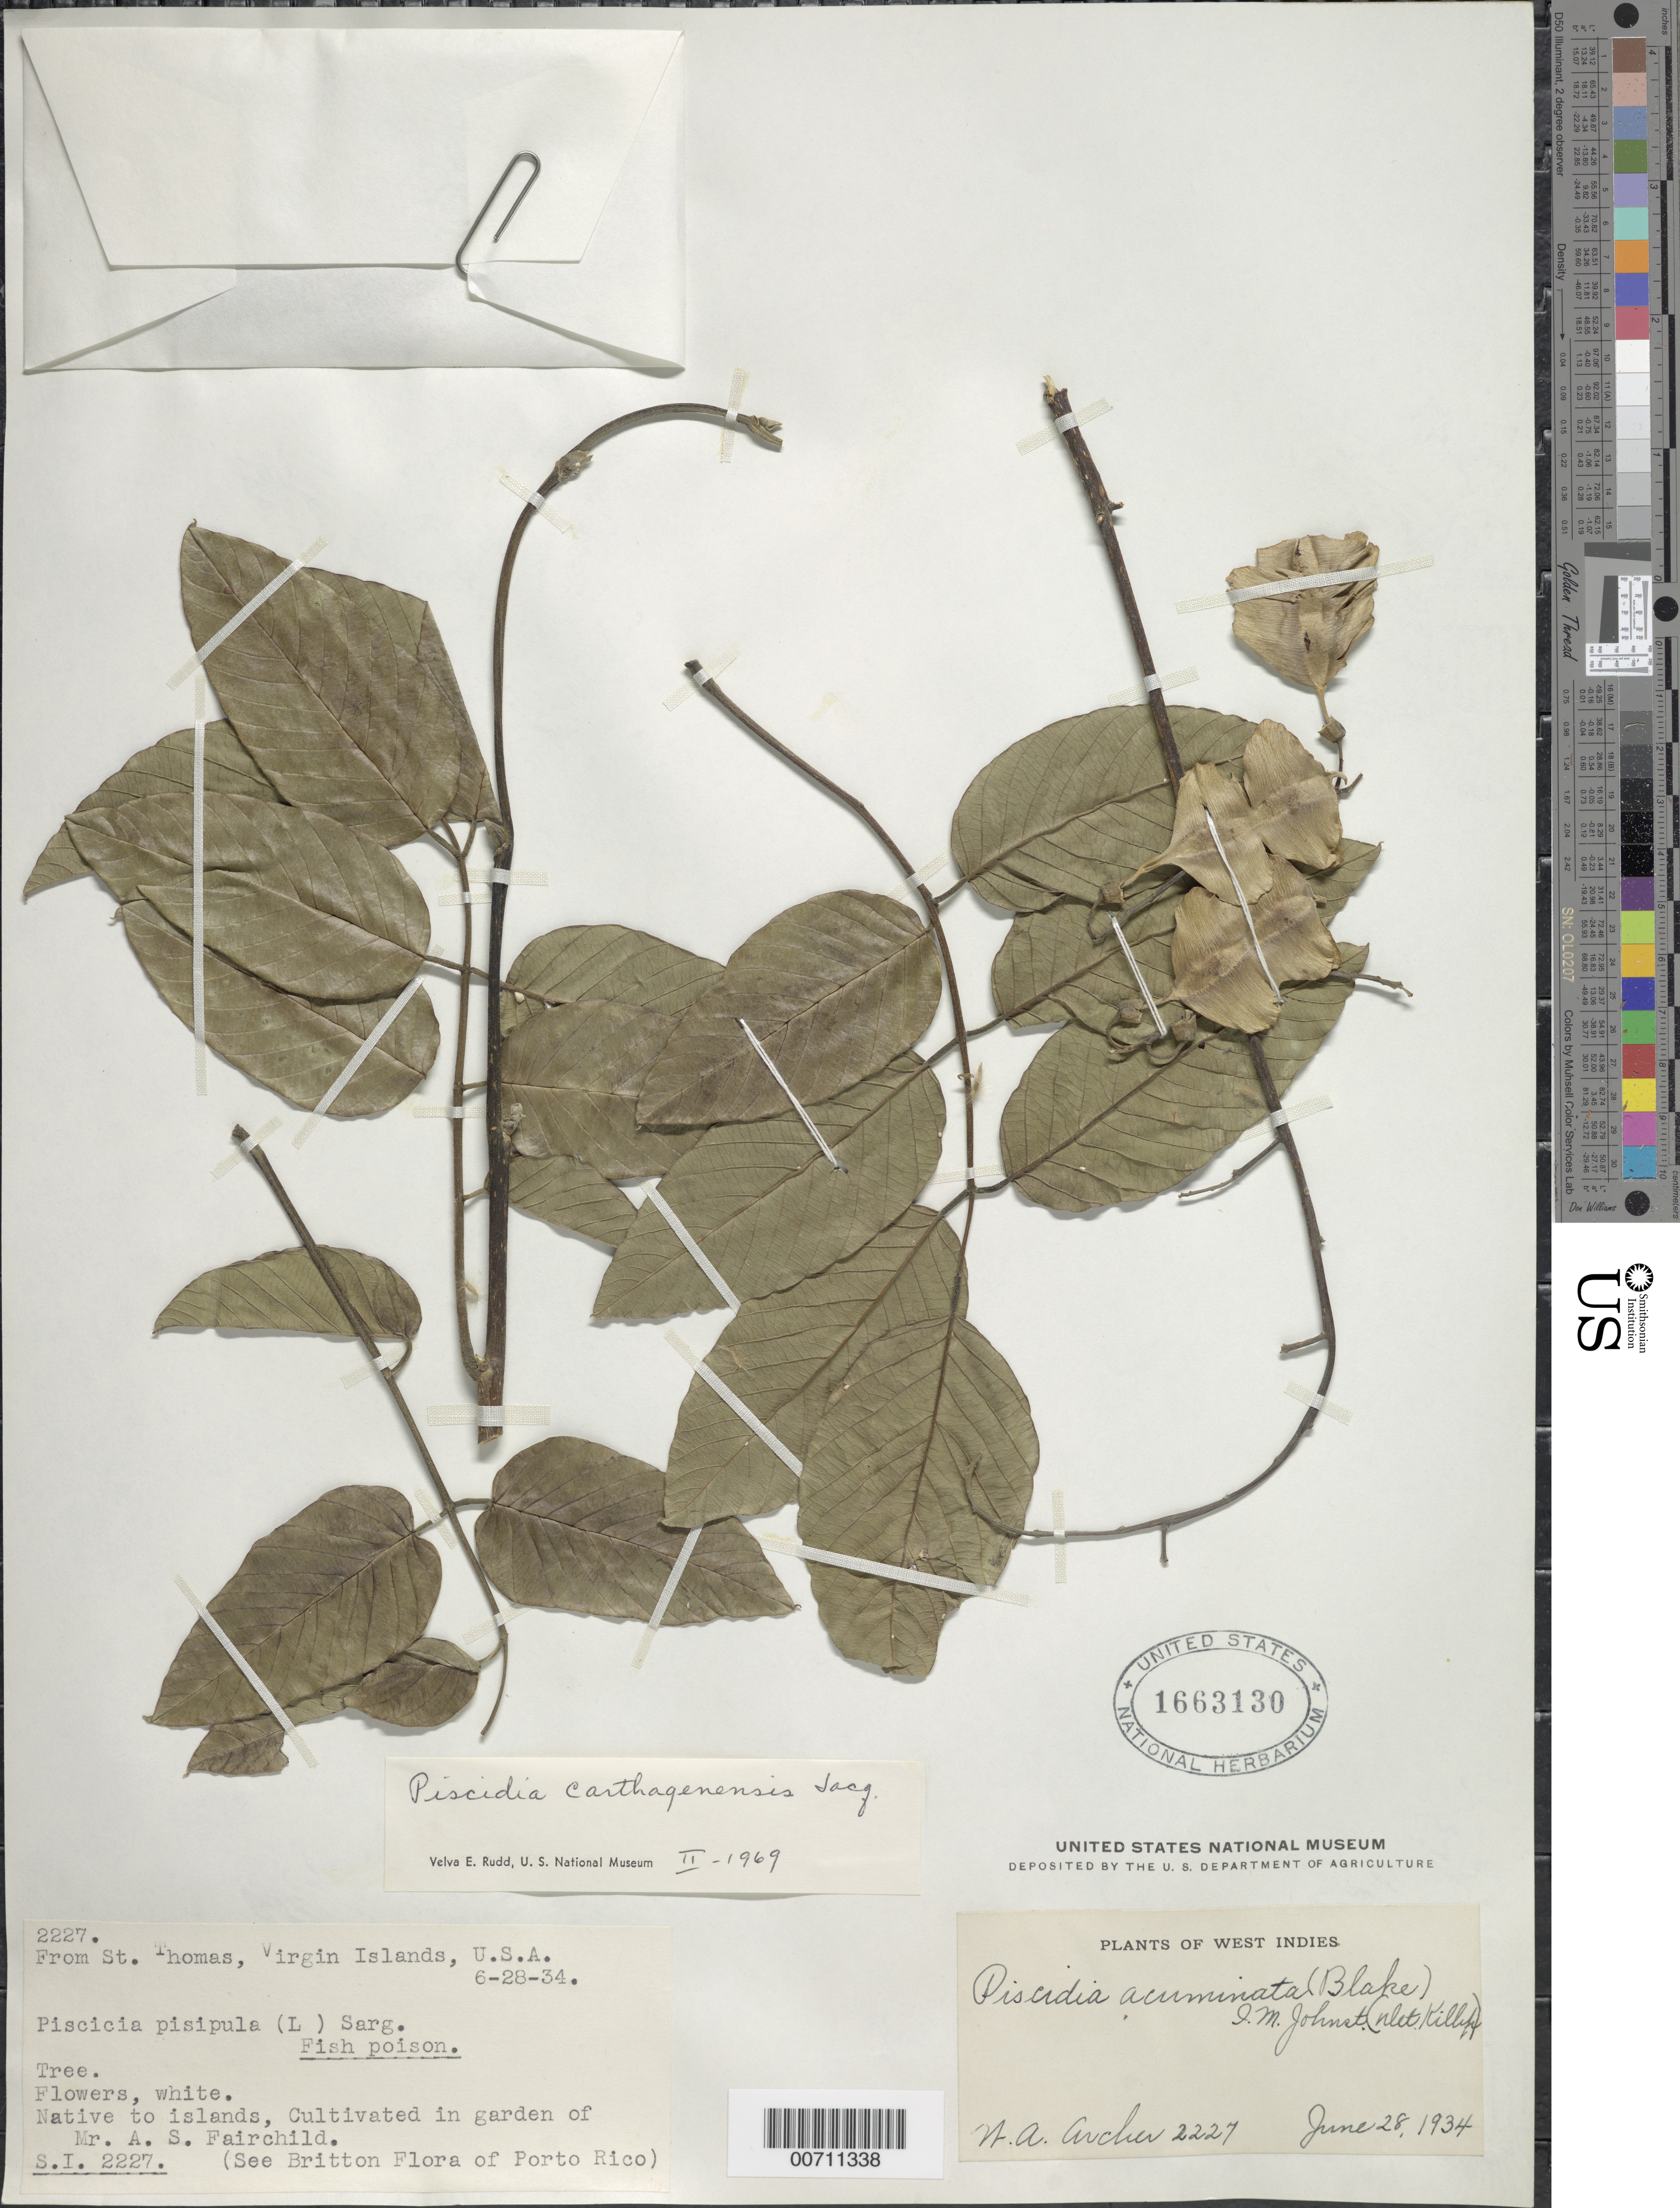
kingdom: Plantae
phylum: Tracheophyta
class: Magnoliopsida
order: Fabales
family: Fabaceae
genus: Piscidia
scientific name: Piscidia carthagenensis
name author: Jacq.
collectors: W. A. Archer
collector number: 2227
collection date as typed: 28 Jun 1934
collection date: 1934-06-28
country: U.S. Virgin Islands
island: St. Thomas Island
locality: In garden of Mr. A.S. Fairchild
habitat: In garden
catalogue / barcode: US 1663130